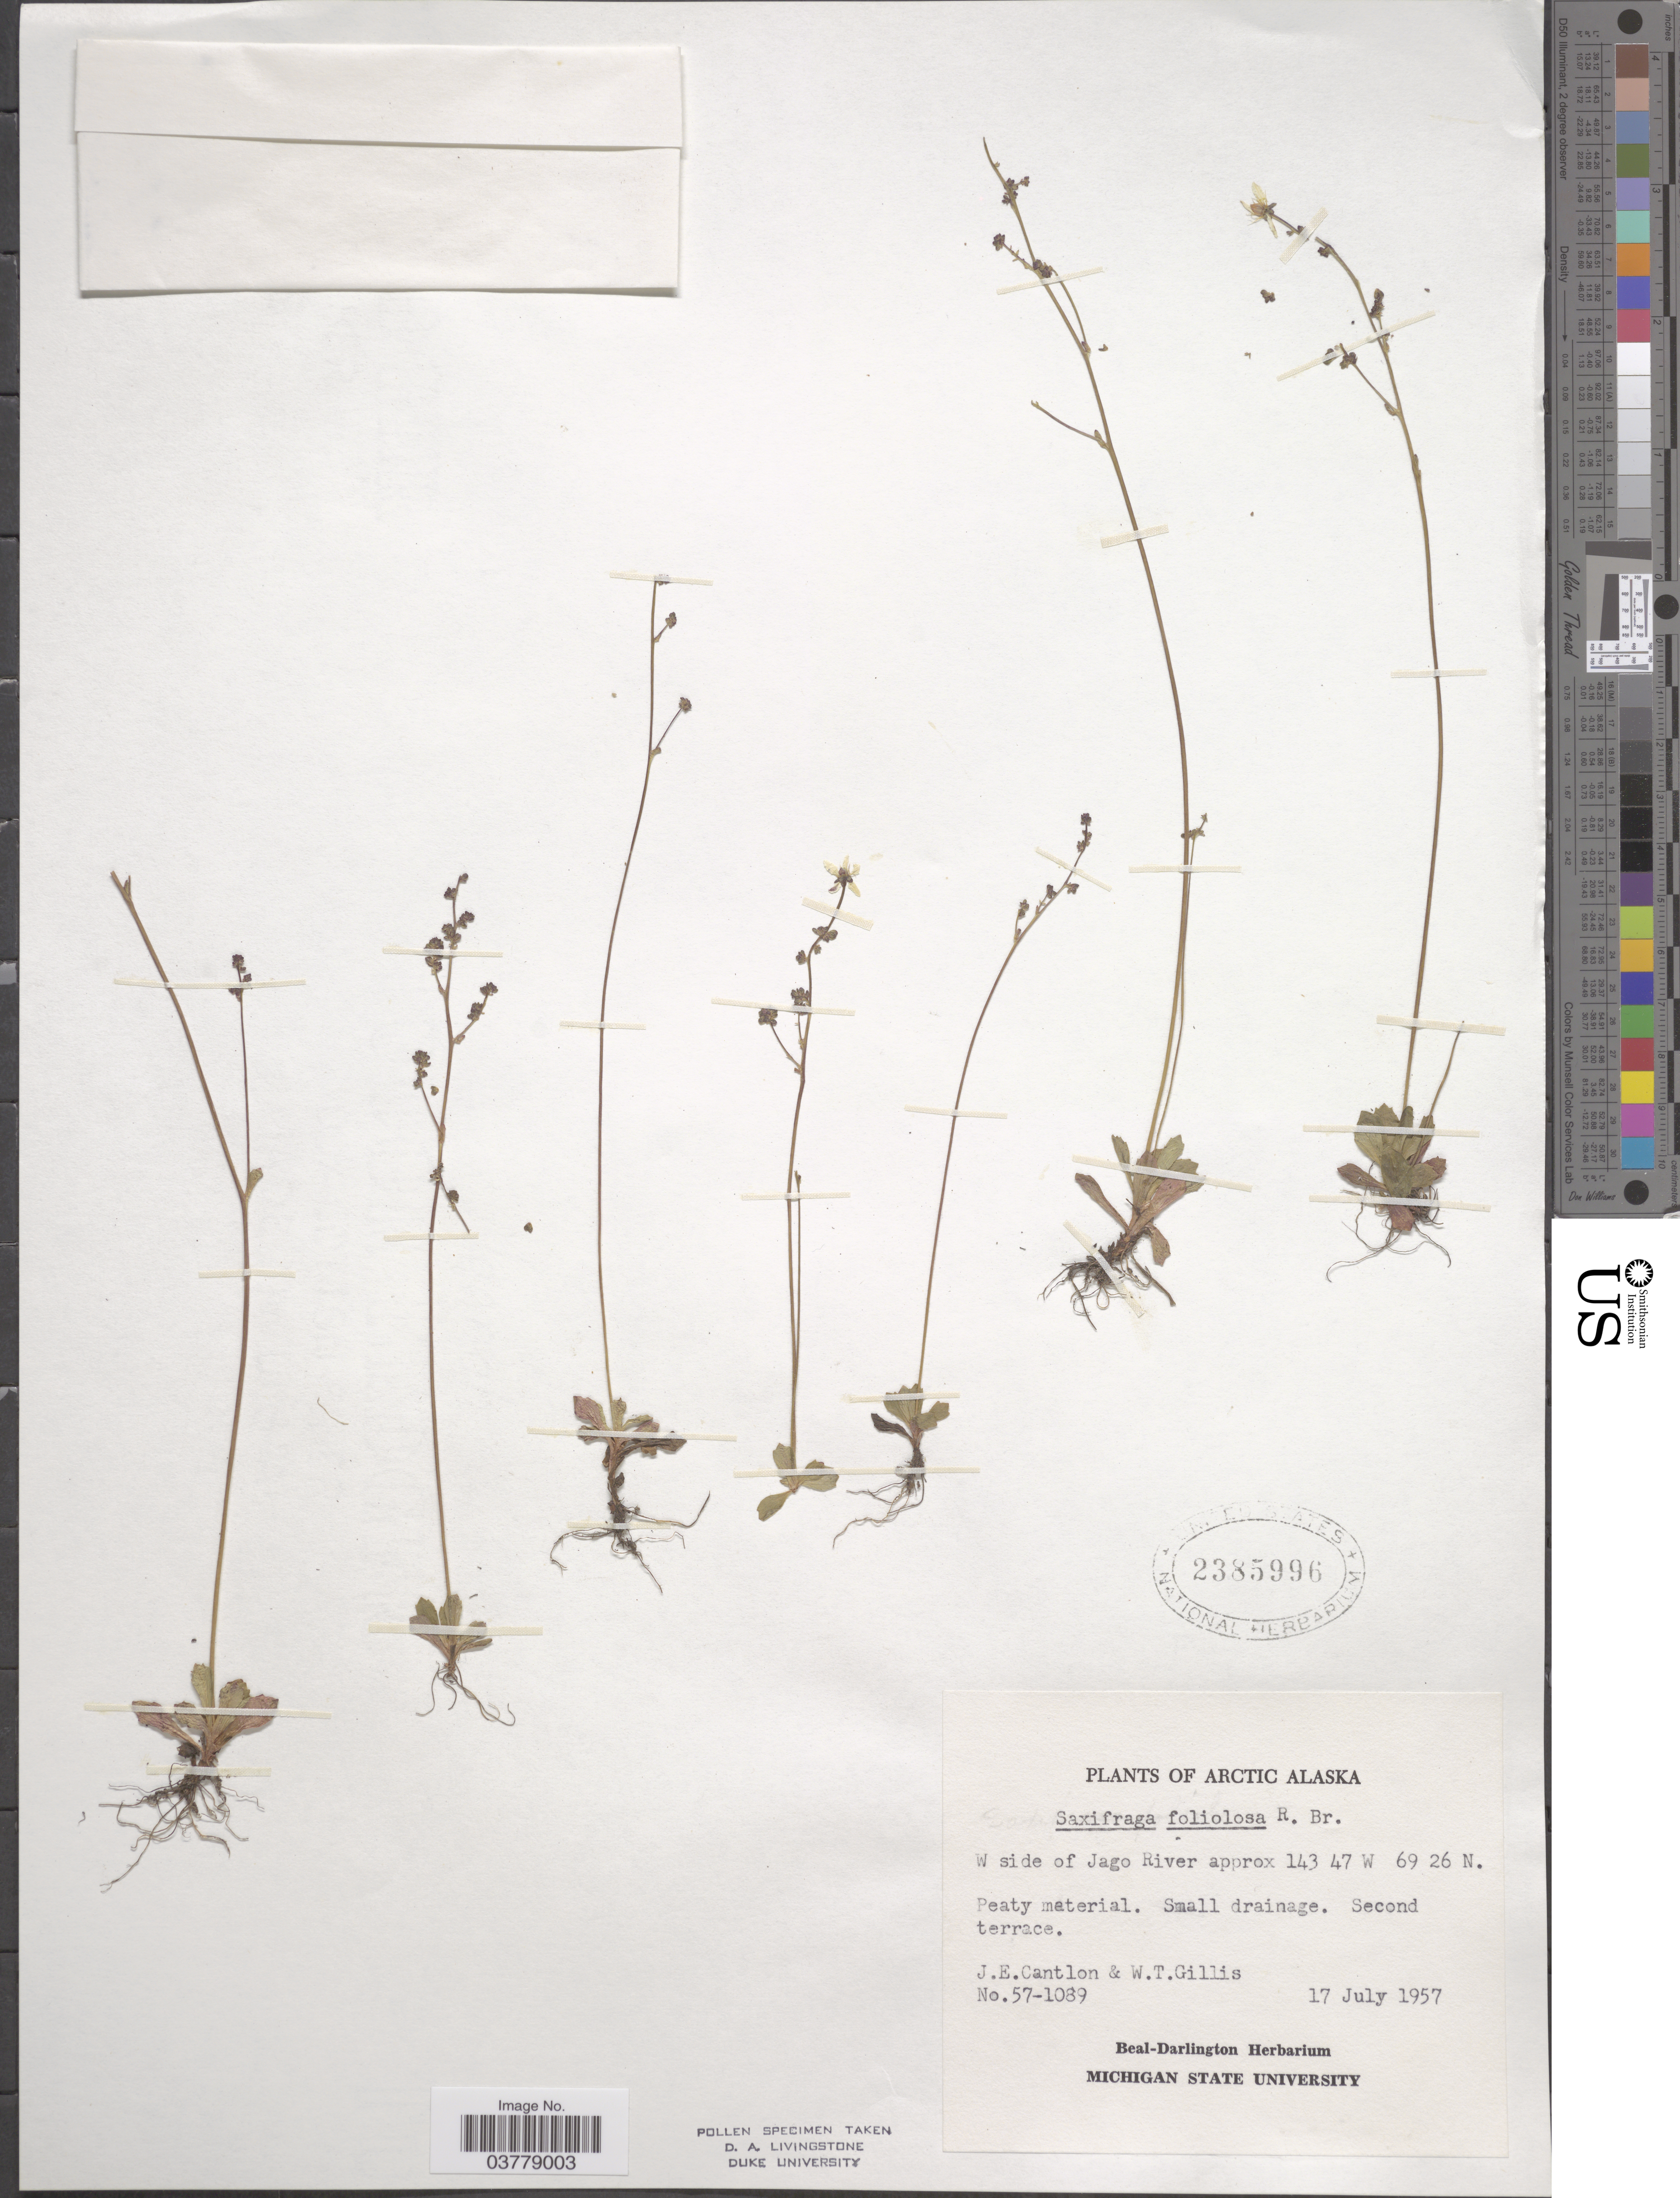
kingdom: Plantae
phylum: Tracheophyta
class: Magnoliopsida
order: Saxifragales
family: Saxifragaceae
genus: Micranthes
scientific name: Micranthes foliolosa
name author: (R. Br.) Gornall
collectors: J. Cantlon & W. T. Gillis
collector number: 57-1089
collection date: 1957-07-17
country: United States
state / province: Alaska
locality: Arctic Alaska. W side of Jago River.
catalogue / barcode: US 2385996